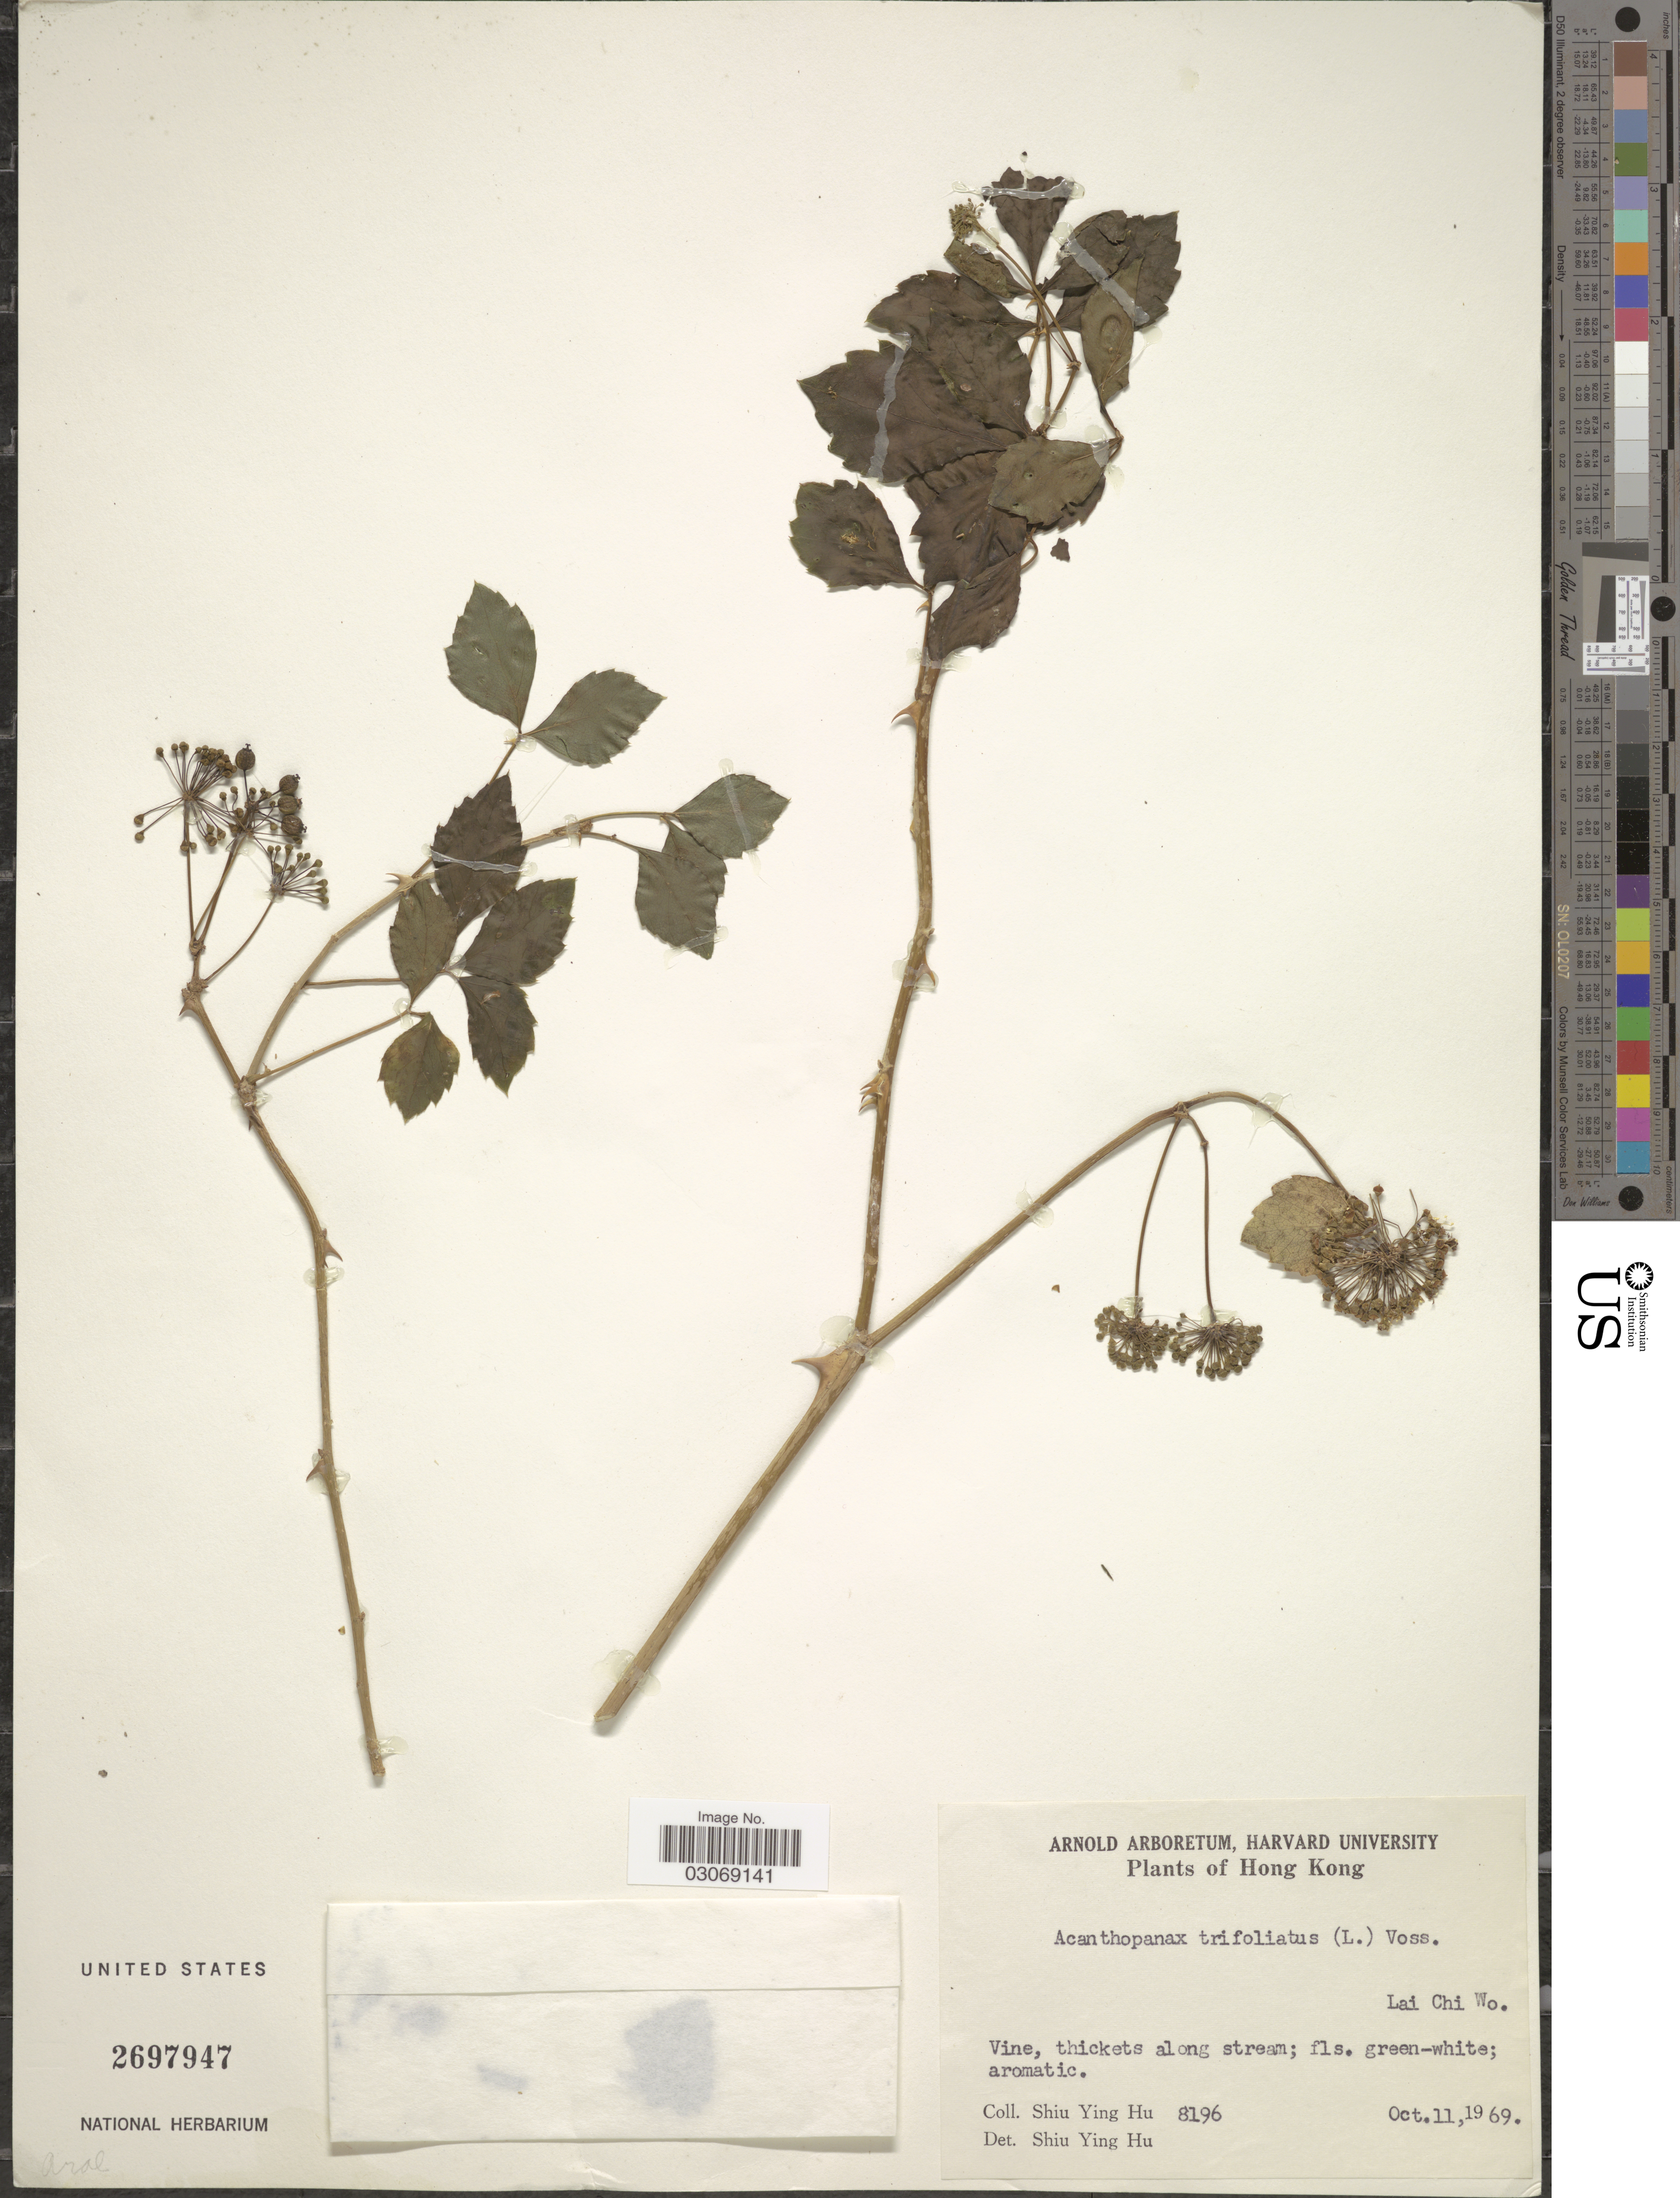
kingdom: Plantae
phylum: Tracheophyta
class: Magnoliopsida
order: Apiales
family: Araliaceae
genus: Acanthopanax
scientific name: Acanthopanax trifoliatus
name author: (L.) Voss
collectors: S. Y. Hu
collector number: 8196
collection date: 1969-10-11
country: China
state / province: Hong Kong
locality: Lai Chi Wo.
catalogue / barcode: US 2697947